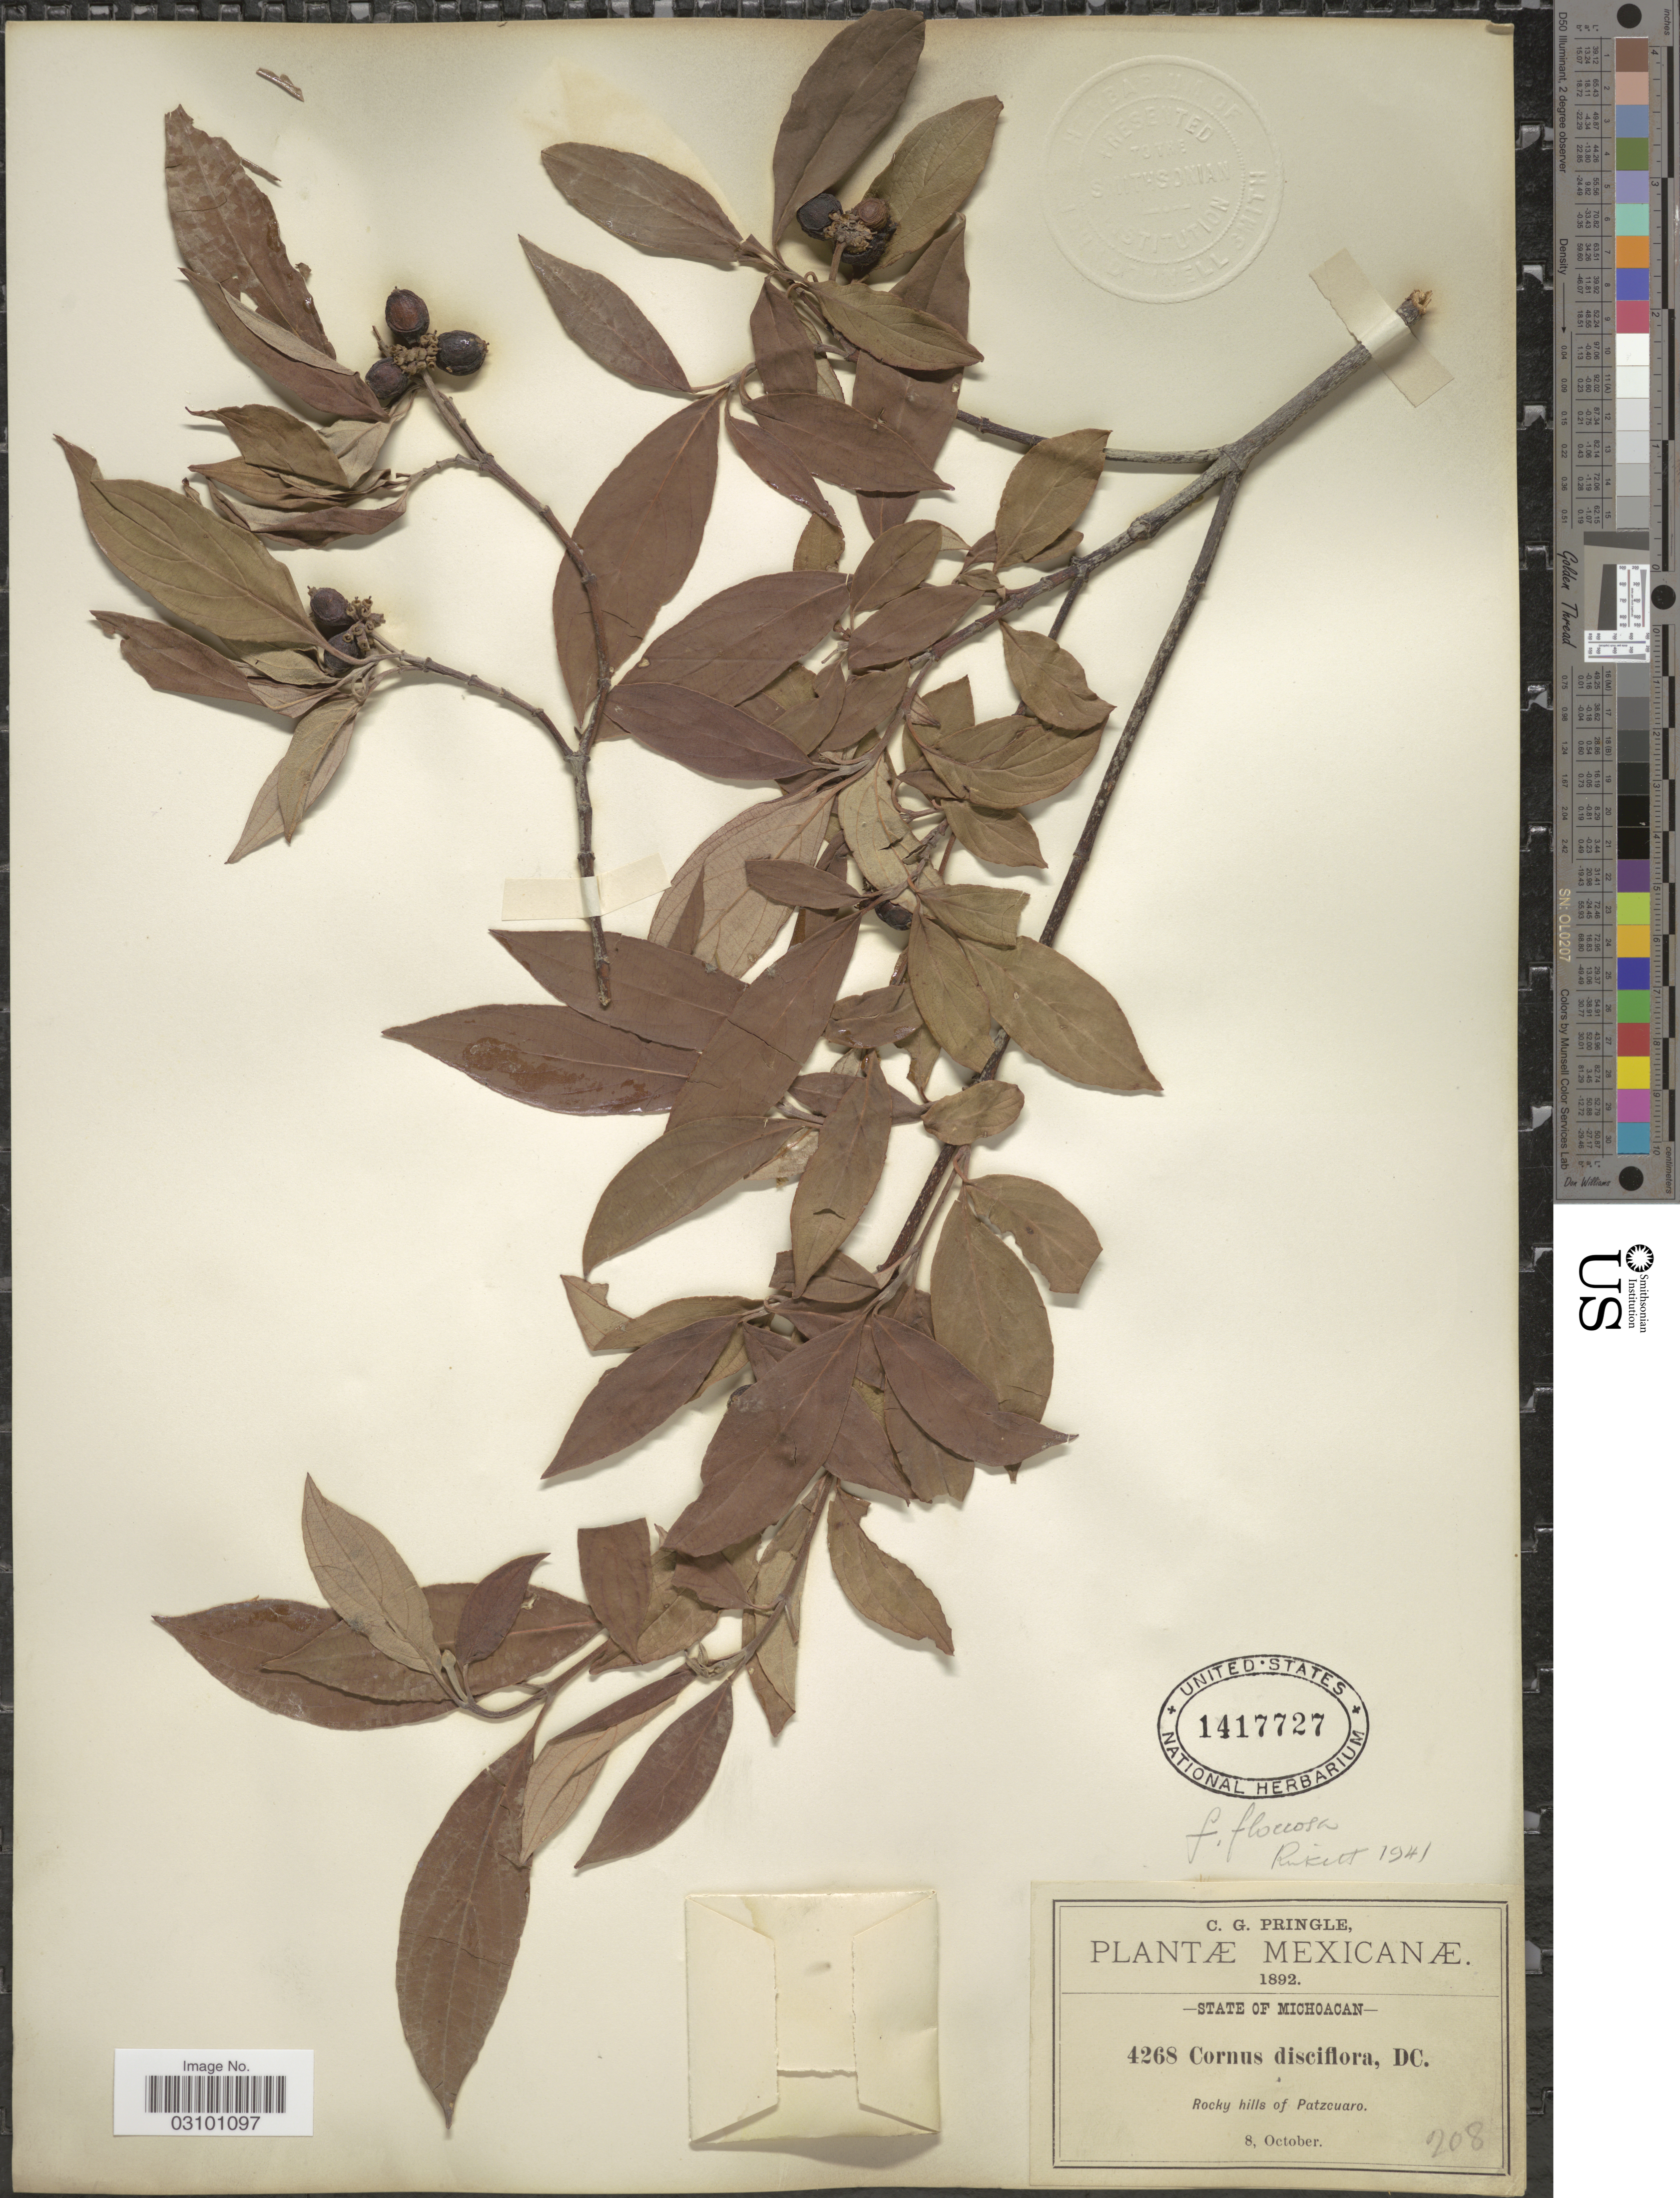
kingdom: Plantae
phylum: Tracheophyta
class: Magnoliopsida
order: Cornales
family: Cornaceae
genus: Cornus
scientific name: Cornus disciflora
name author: Moc. & Sessé ex DC.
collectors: C. G. Pringle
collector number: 4268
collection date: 1892-10-08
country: Mexico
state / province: Michoacán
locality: Rocky hills of Patzcuaro.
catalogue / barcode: US 1417727